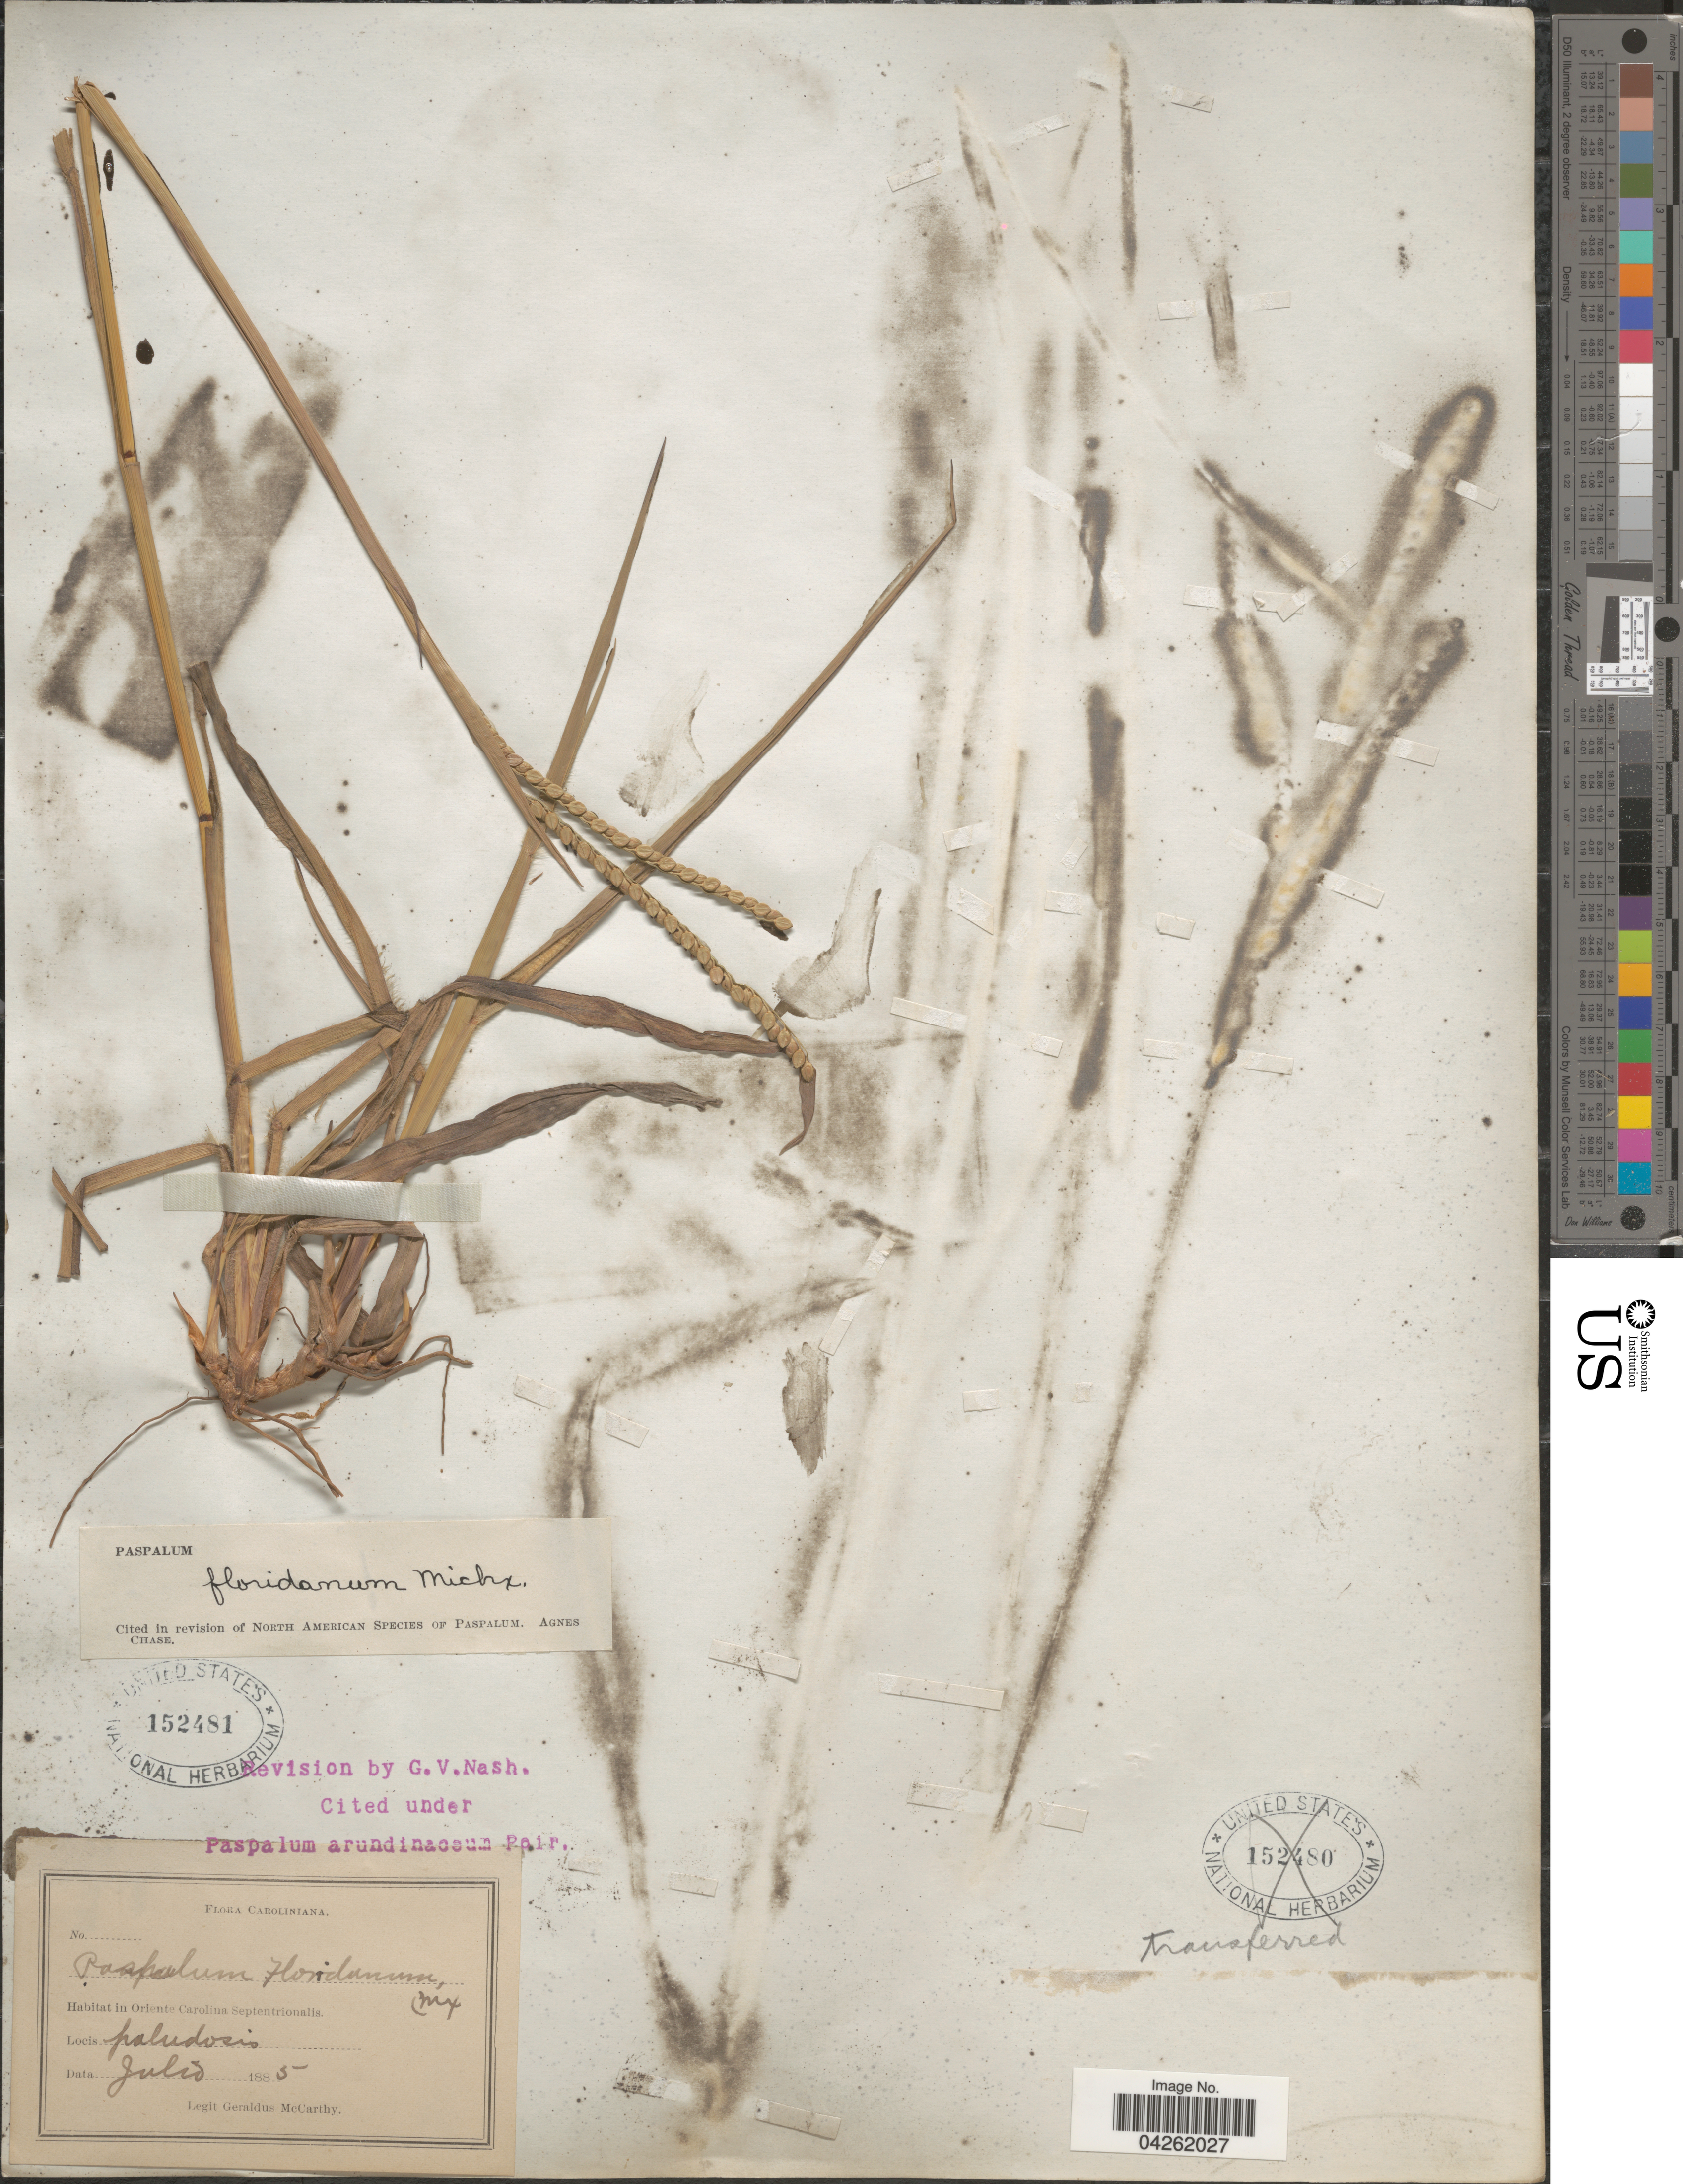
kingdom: Plantae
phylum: Tracheophyta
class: Liliopsida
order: Poales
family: Poaceae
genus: Paspalum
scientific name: Paspalum floridanum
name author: Michx.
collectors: M. McCarthy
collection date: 1885-07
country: United States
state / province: North Carolina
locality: Caroliniana. In Oriente Carolina Septentrionalis.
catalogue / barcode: US 152481